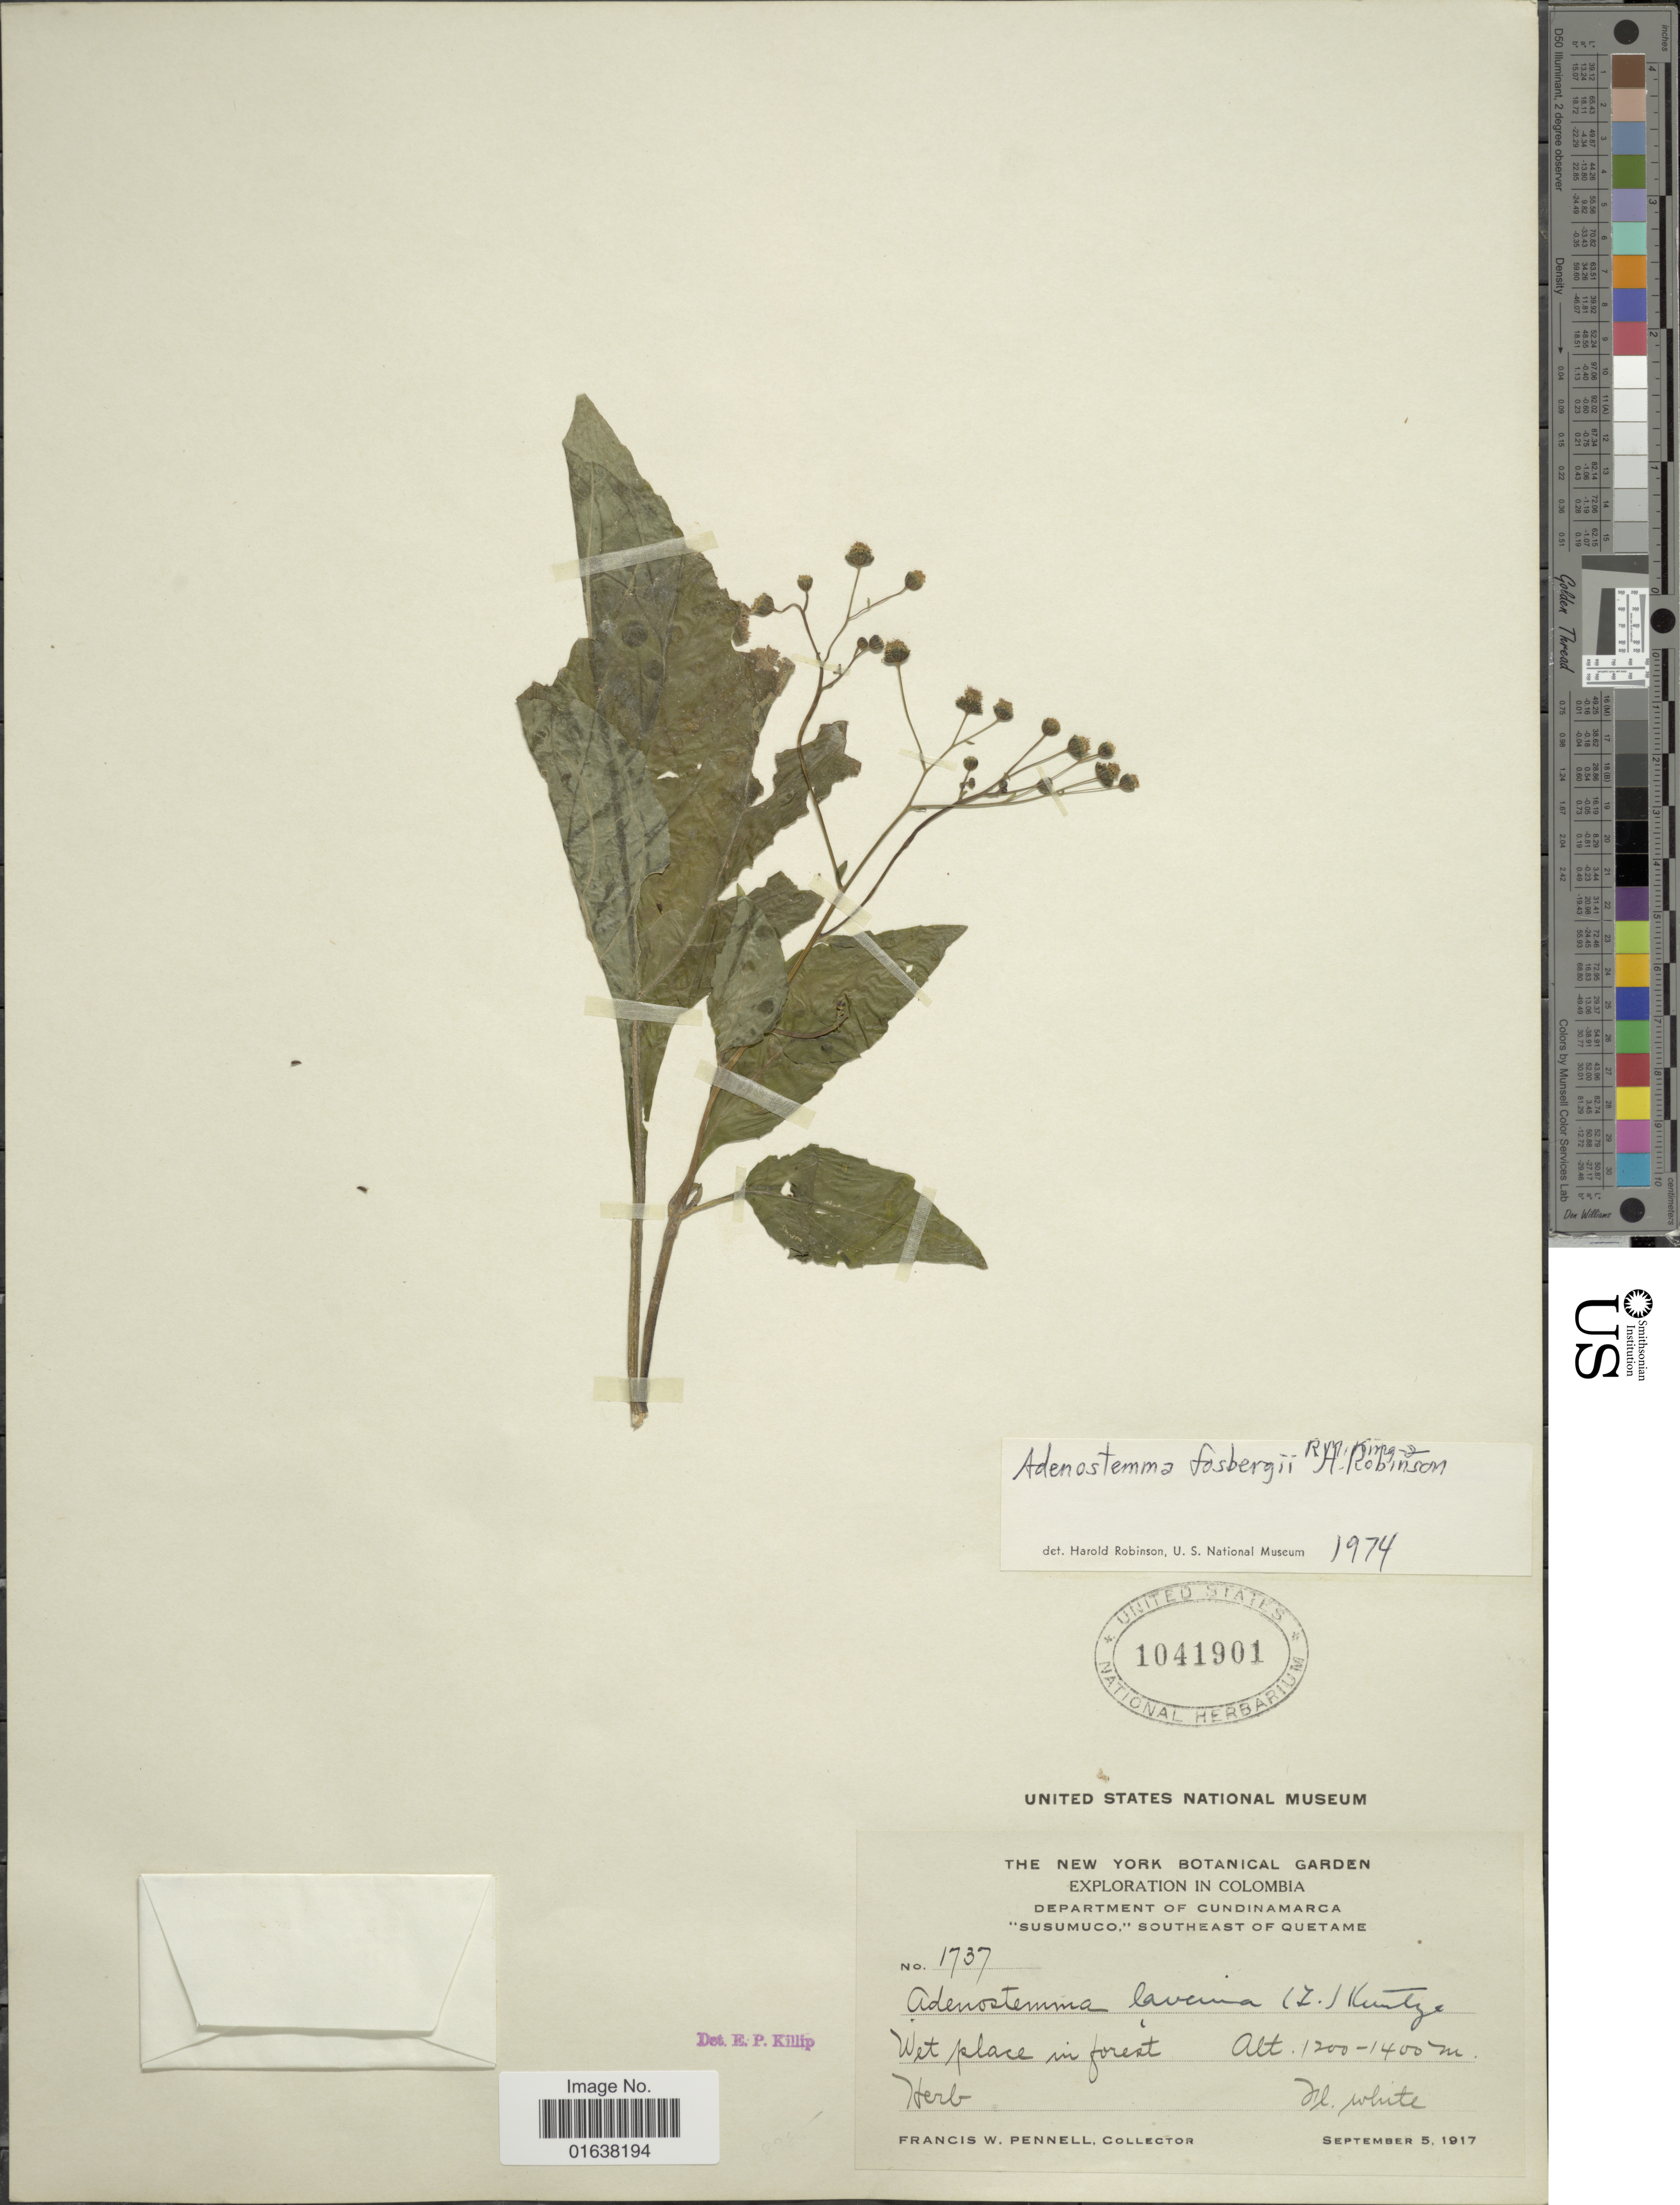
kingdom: Plantae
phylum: Tracheophyta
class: Magnoliopsida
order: Asterales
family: Asteraceae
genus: Adenostemma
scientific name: Adenostemma fosbergii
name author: R.M. King & H. Rob.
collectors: F. W. Pennell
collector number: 1737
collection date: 1917-09-05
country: Colombia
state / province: Cundinamarca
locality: Department of Cundinamarca. Susumuco southeast of Quetame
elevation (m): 1200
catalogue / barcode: US 1041901